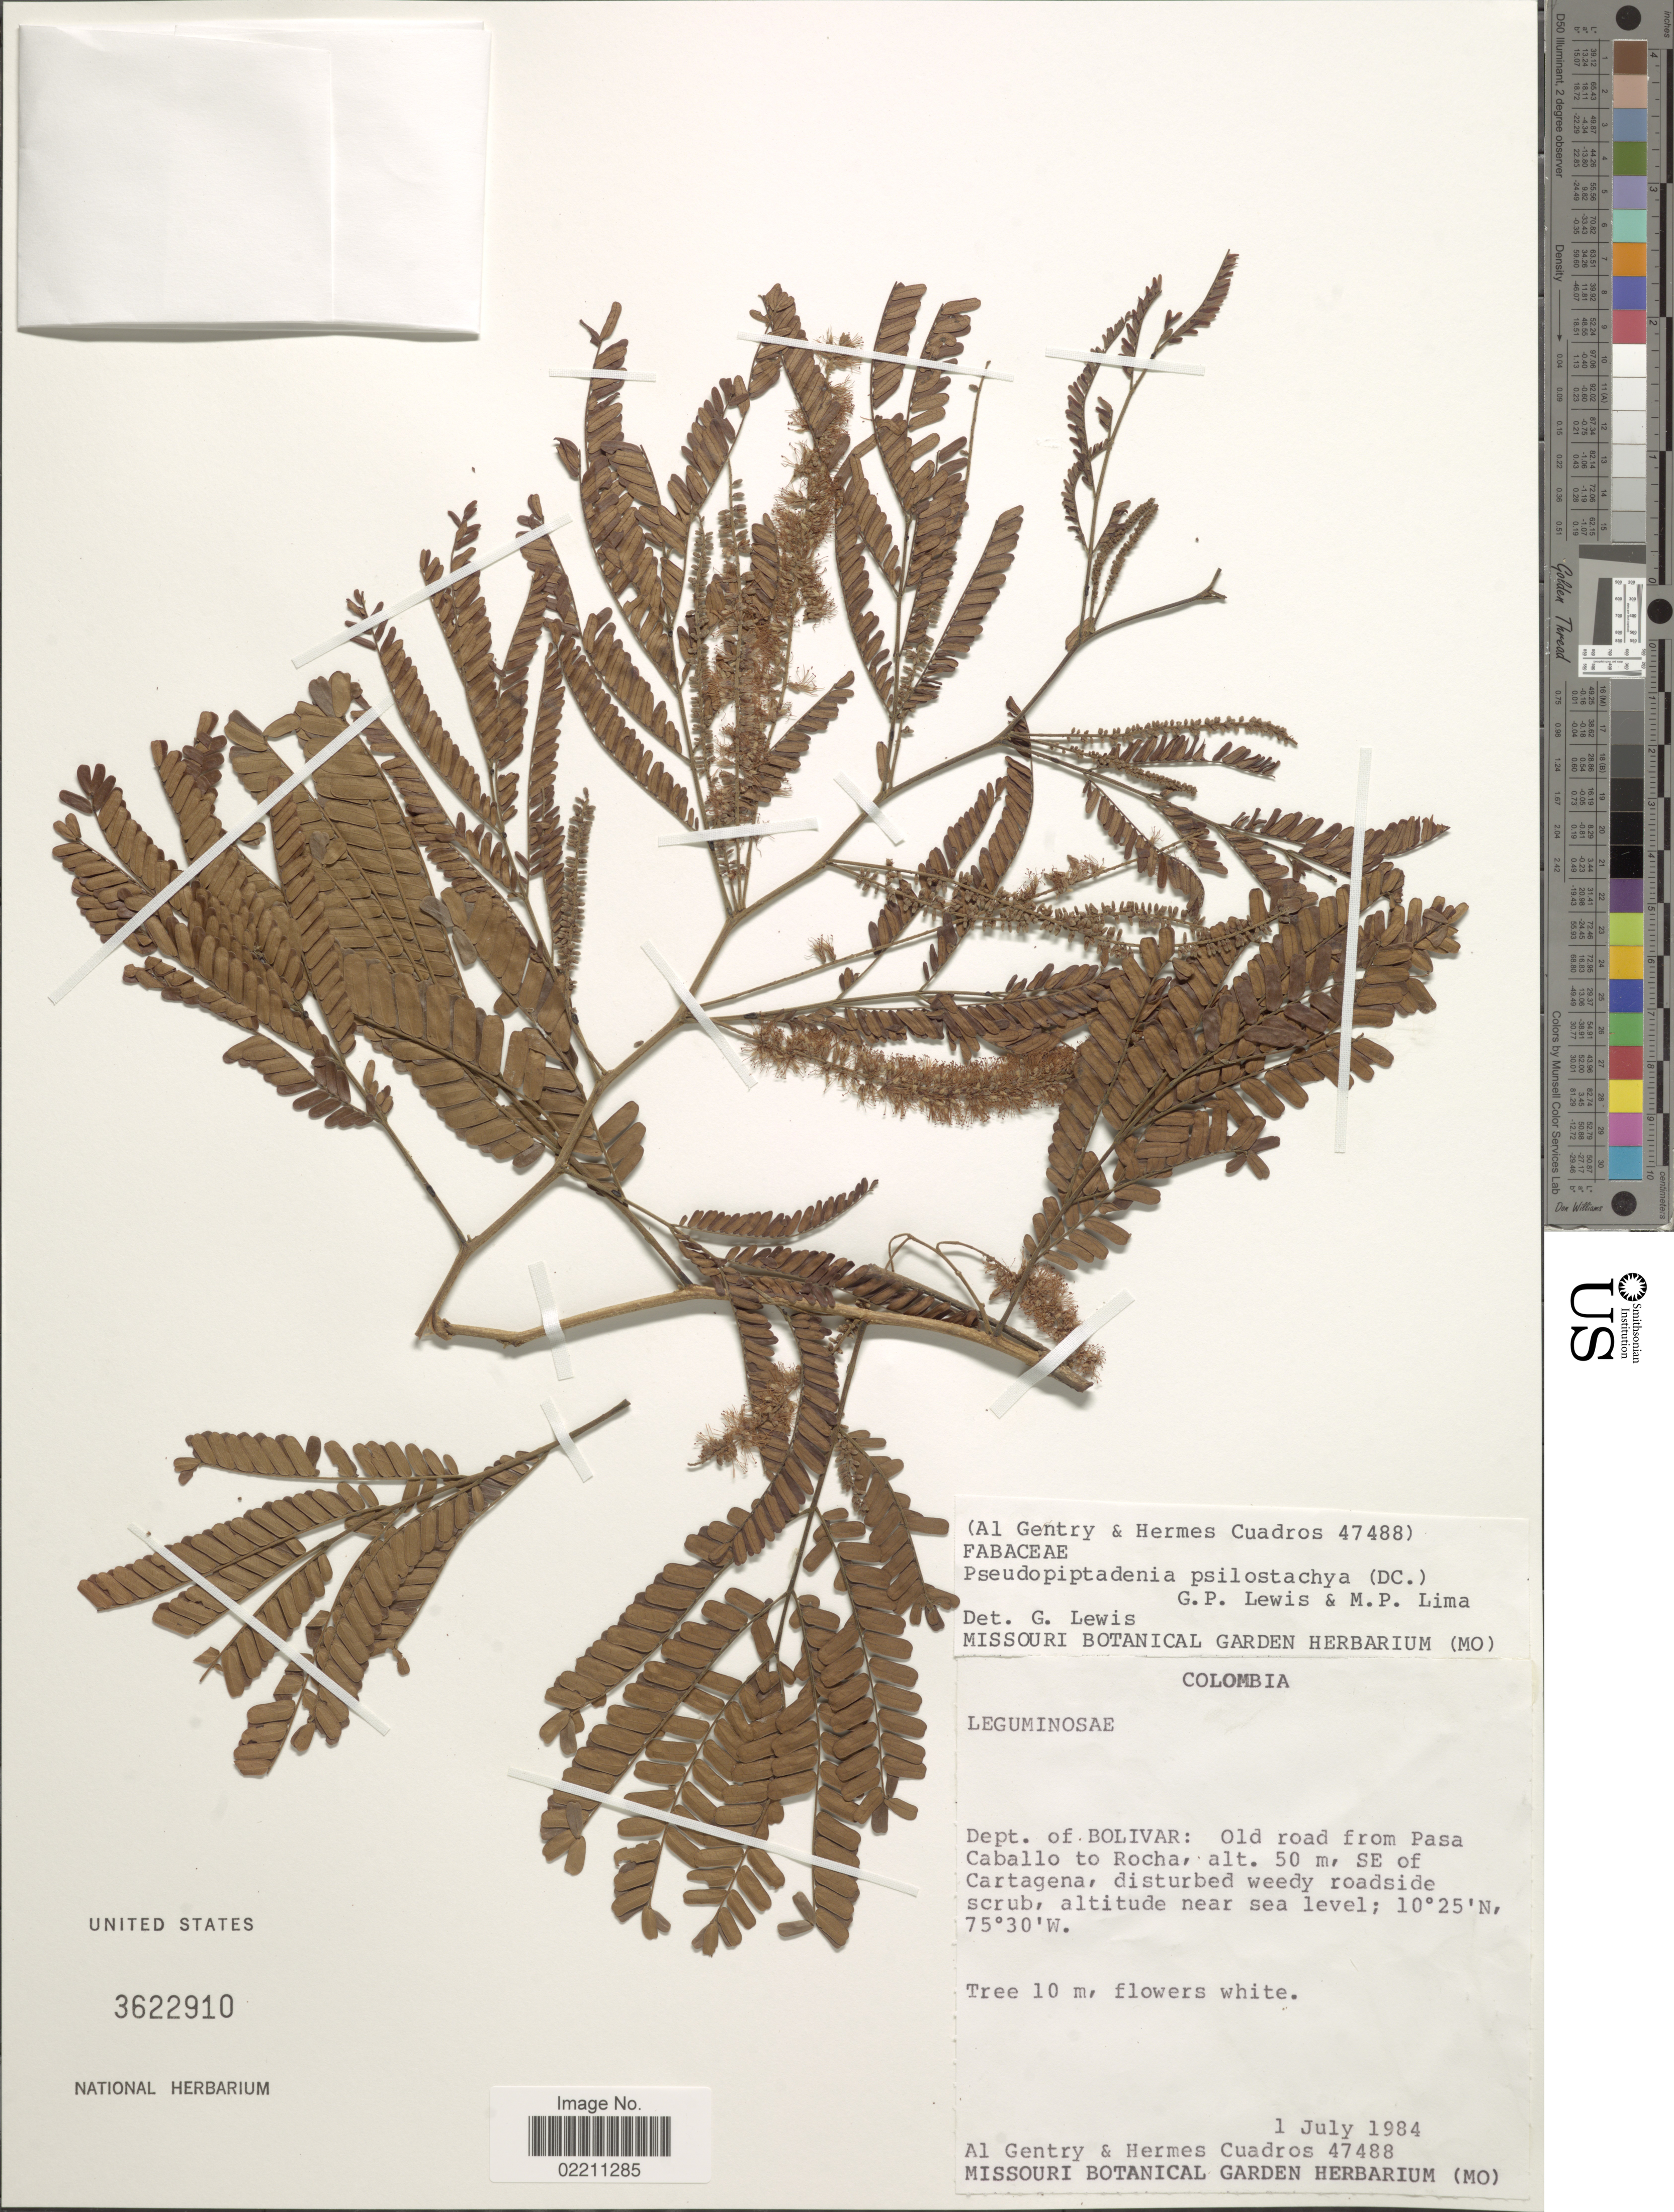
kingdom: Plantae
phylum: Tracheophyta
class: Magnoliopsida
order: Fabales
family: Fabaceae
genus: Marlimorimia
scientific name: Marlimorimia psilostachya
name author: (DC.) L.P. Queiroz & Marc.F. Simon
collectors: A. H. Gentry & H. Cuadros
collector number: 47488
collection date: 1984-07-01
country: Colombia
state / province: Bolívar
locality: Dept. of Bolivar: Old road from Pasa Caballo to Rocha.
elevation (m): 50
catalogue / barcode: US 3622910